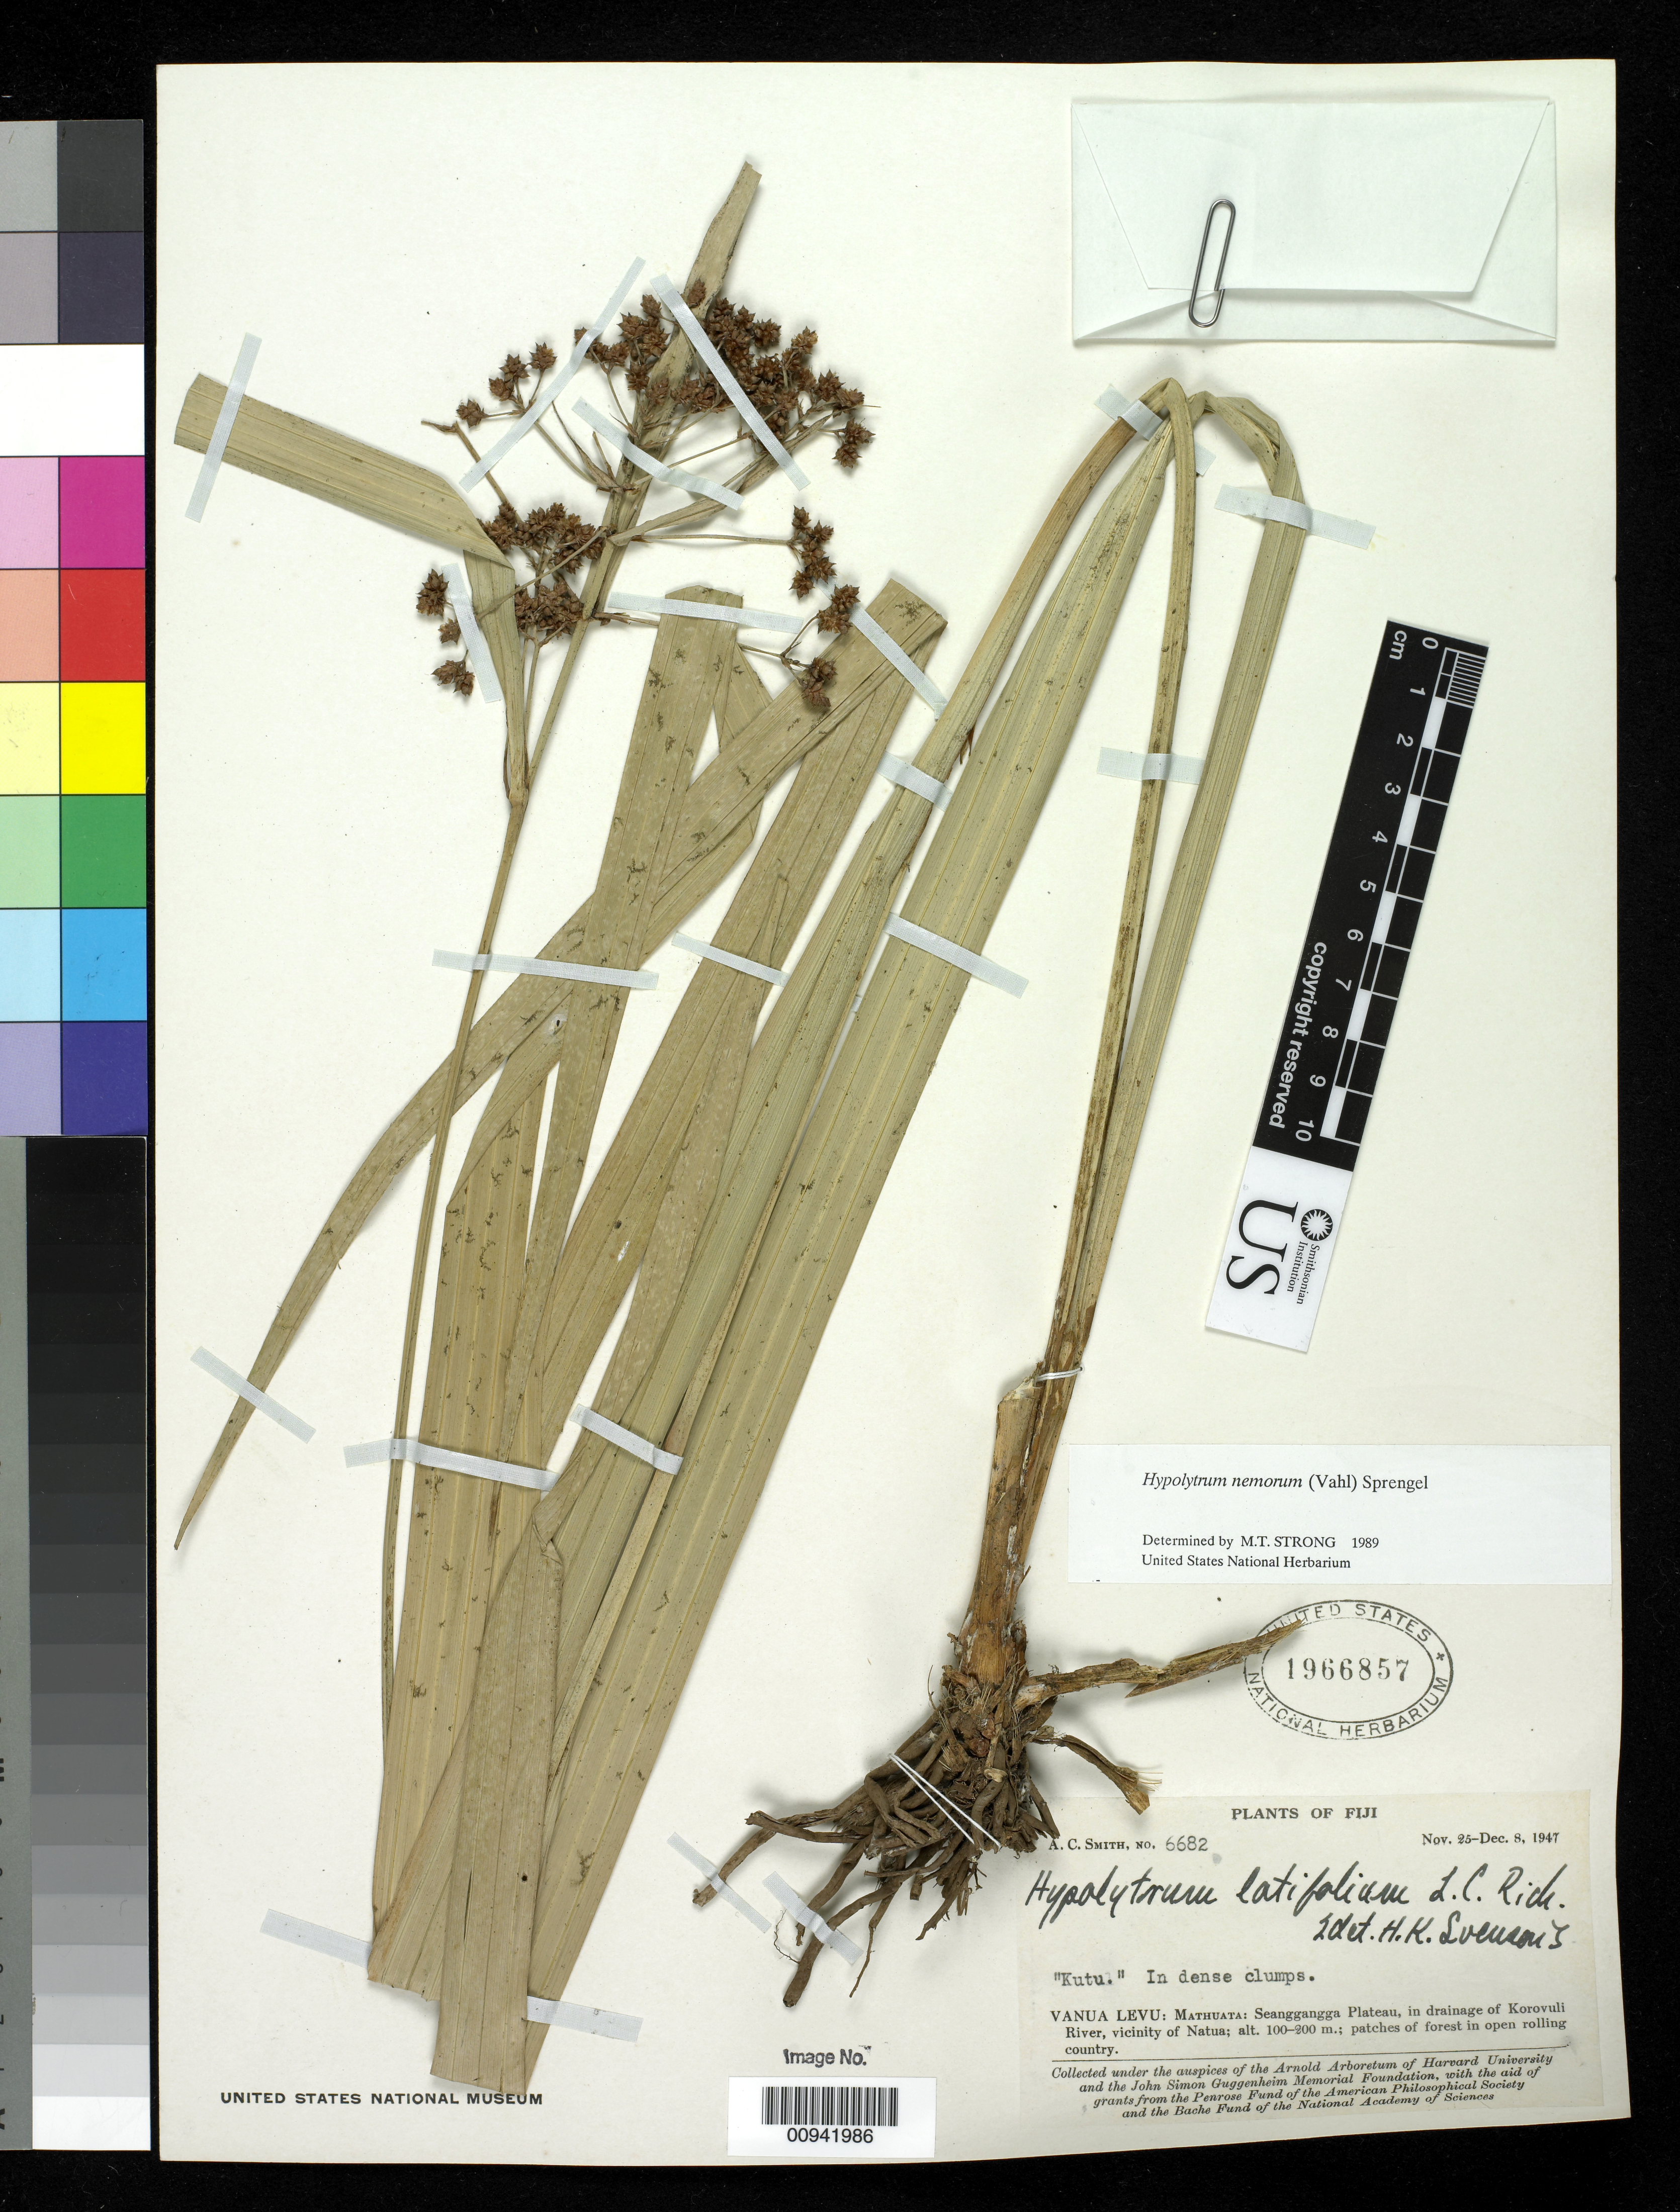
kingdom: Plantae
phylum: Tracheophyta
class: Liliopsida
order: Poales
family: Cyperaceae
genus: Hypolytrum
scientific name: Hypolytrum nemorum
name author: (Vahl) Spreng.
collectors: C. A. Smith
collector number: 6682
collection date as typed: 25 Nov 1947 to 08 Dec 1947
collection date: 1947-11-25/1947-12-08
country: Fiji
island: Macuata-i-Wai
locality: Seanggangga Plateau, in drainage of Korovuli River, vicinity of Natua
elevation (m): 100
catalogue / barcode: US 1966857